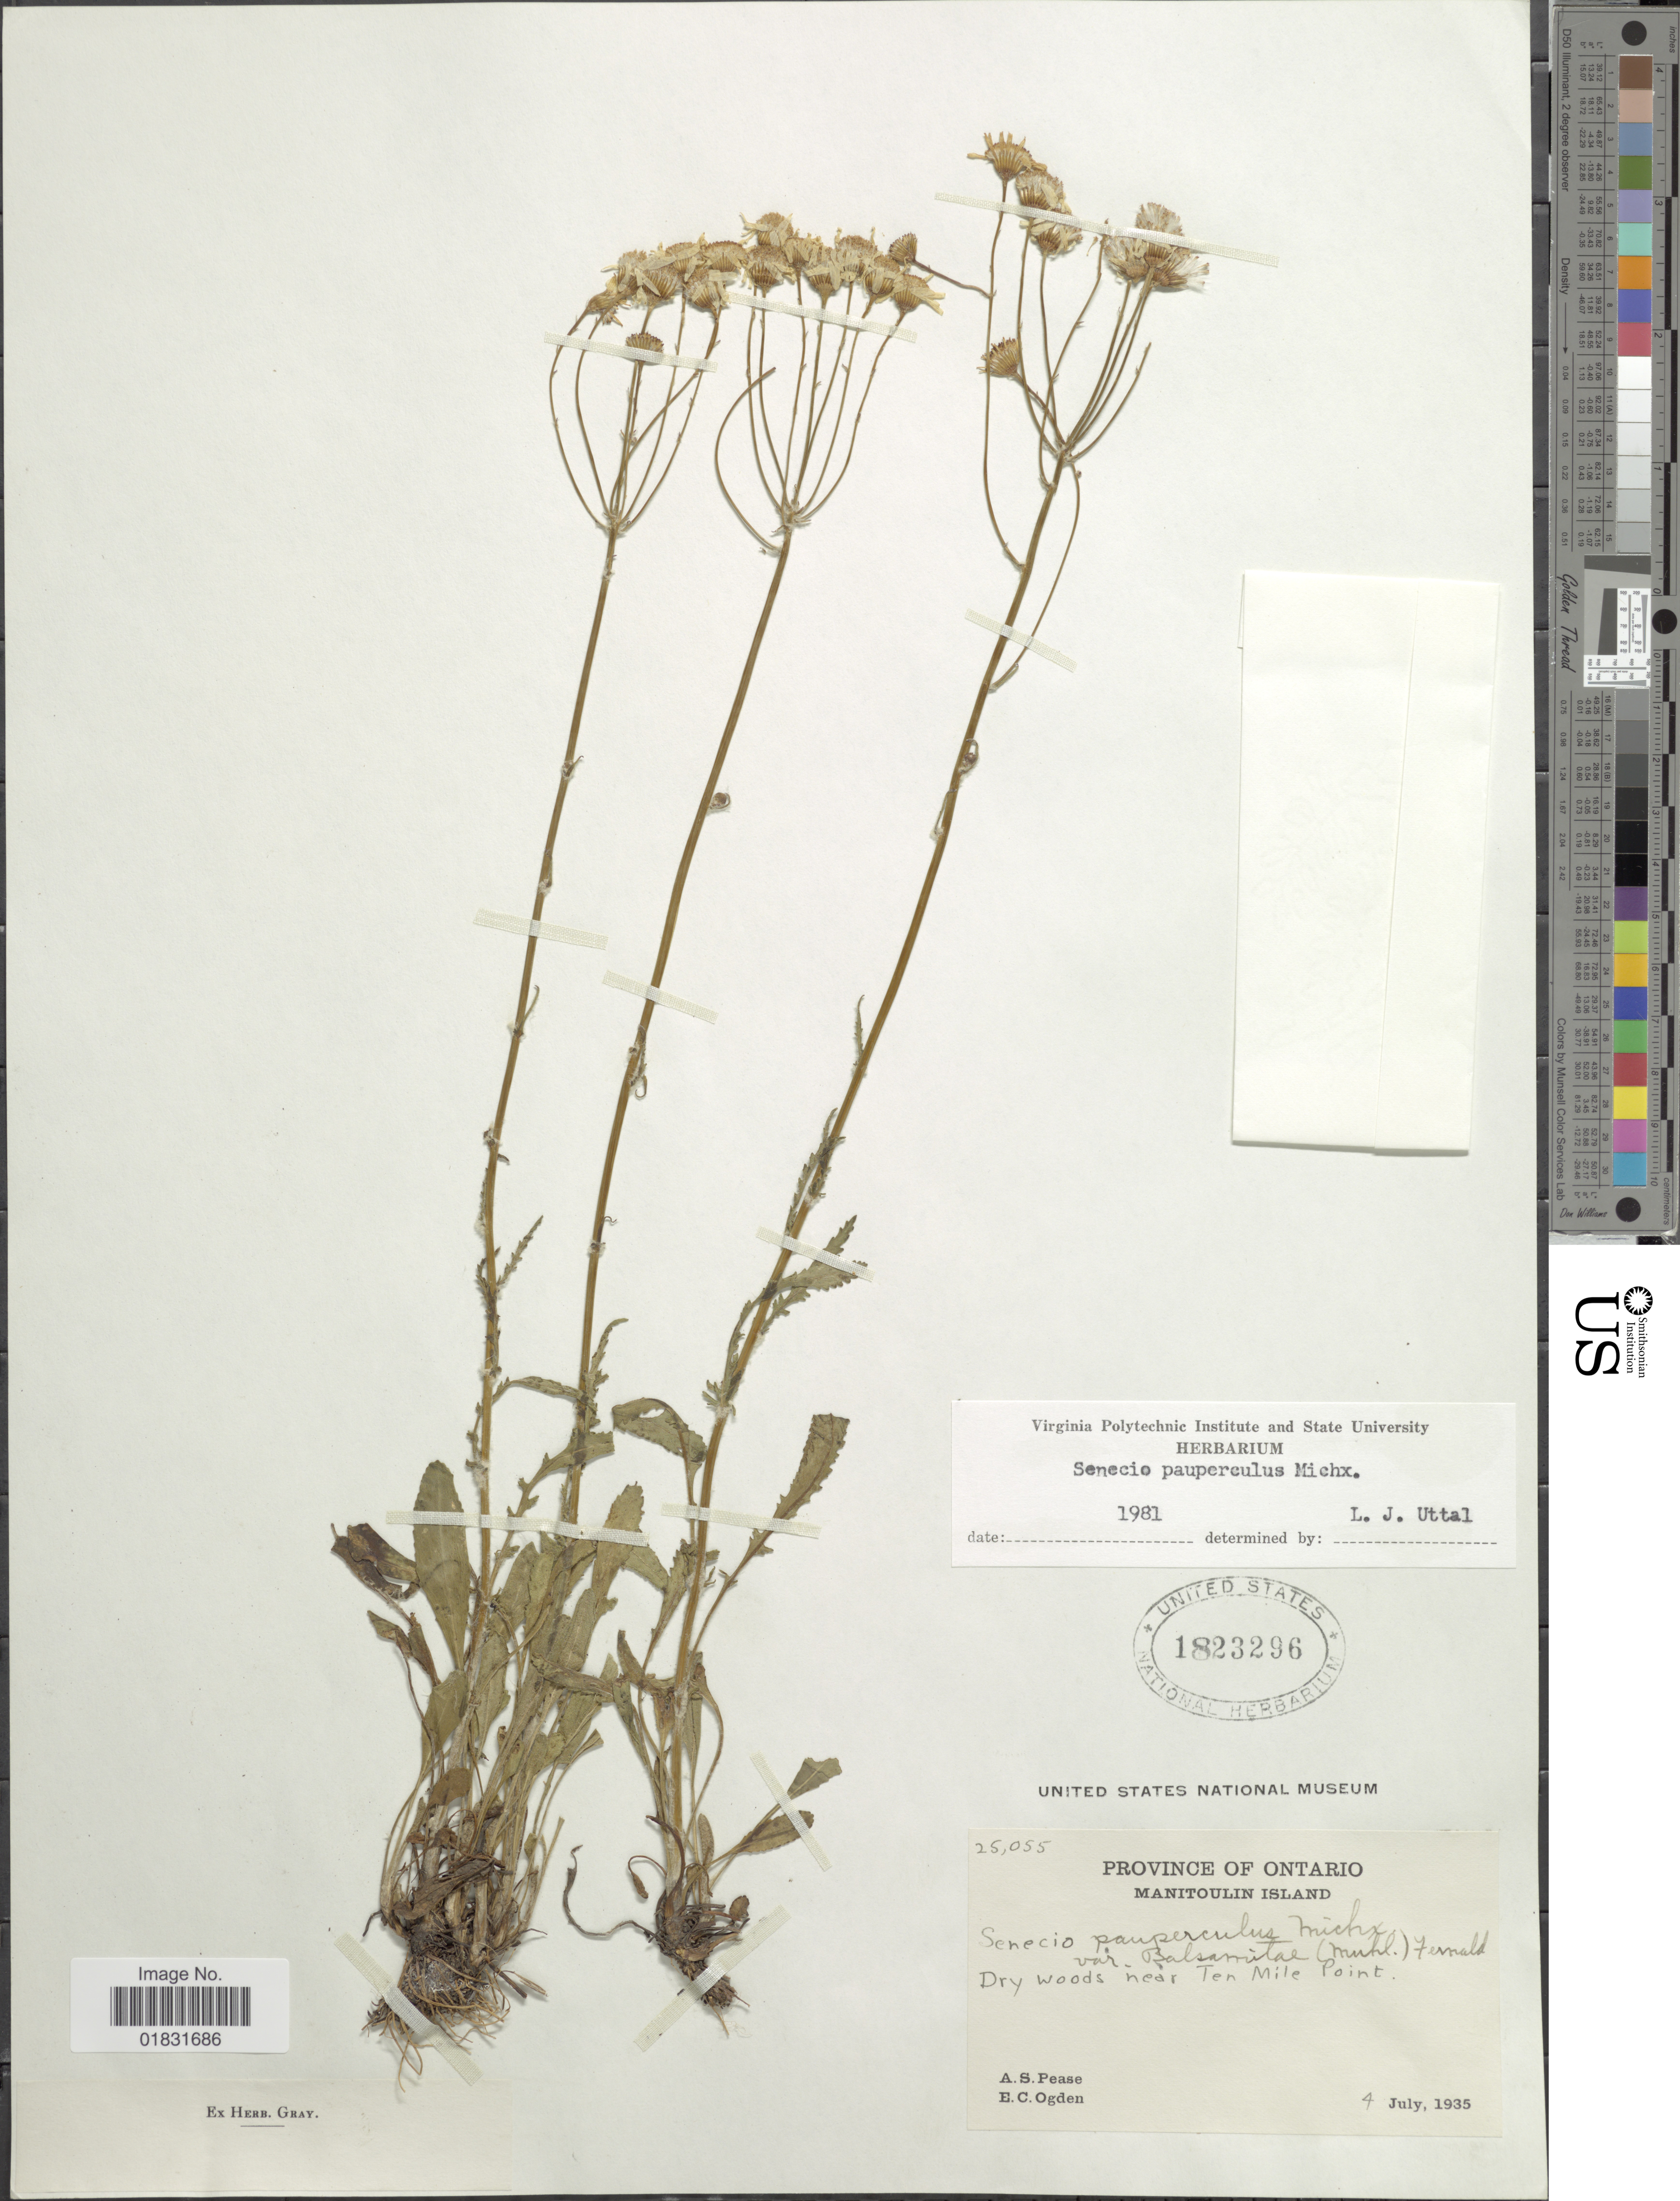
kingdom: Plantae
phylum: Tracheophyta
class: Magnoliopsida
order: Asterales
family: Asteraceae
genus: Packera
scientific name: Packera paupercula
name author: (Michx.) Á. Löve & D. Löve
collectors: A. S. Pease & E. Ogden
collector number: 25055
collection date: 1935-07-04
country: Canada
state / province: Ontario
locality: Manitoulin Island, Dry woods near Ten Mile Point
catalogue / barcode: US 1823296